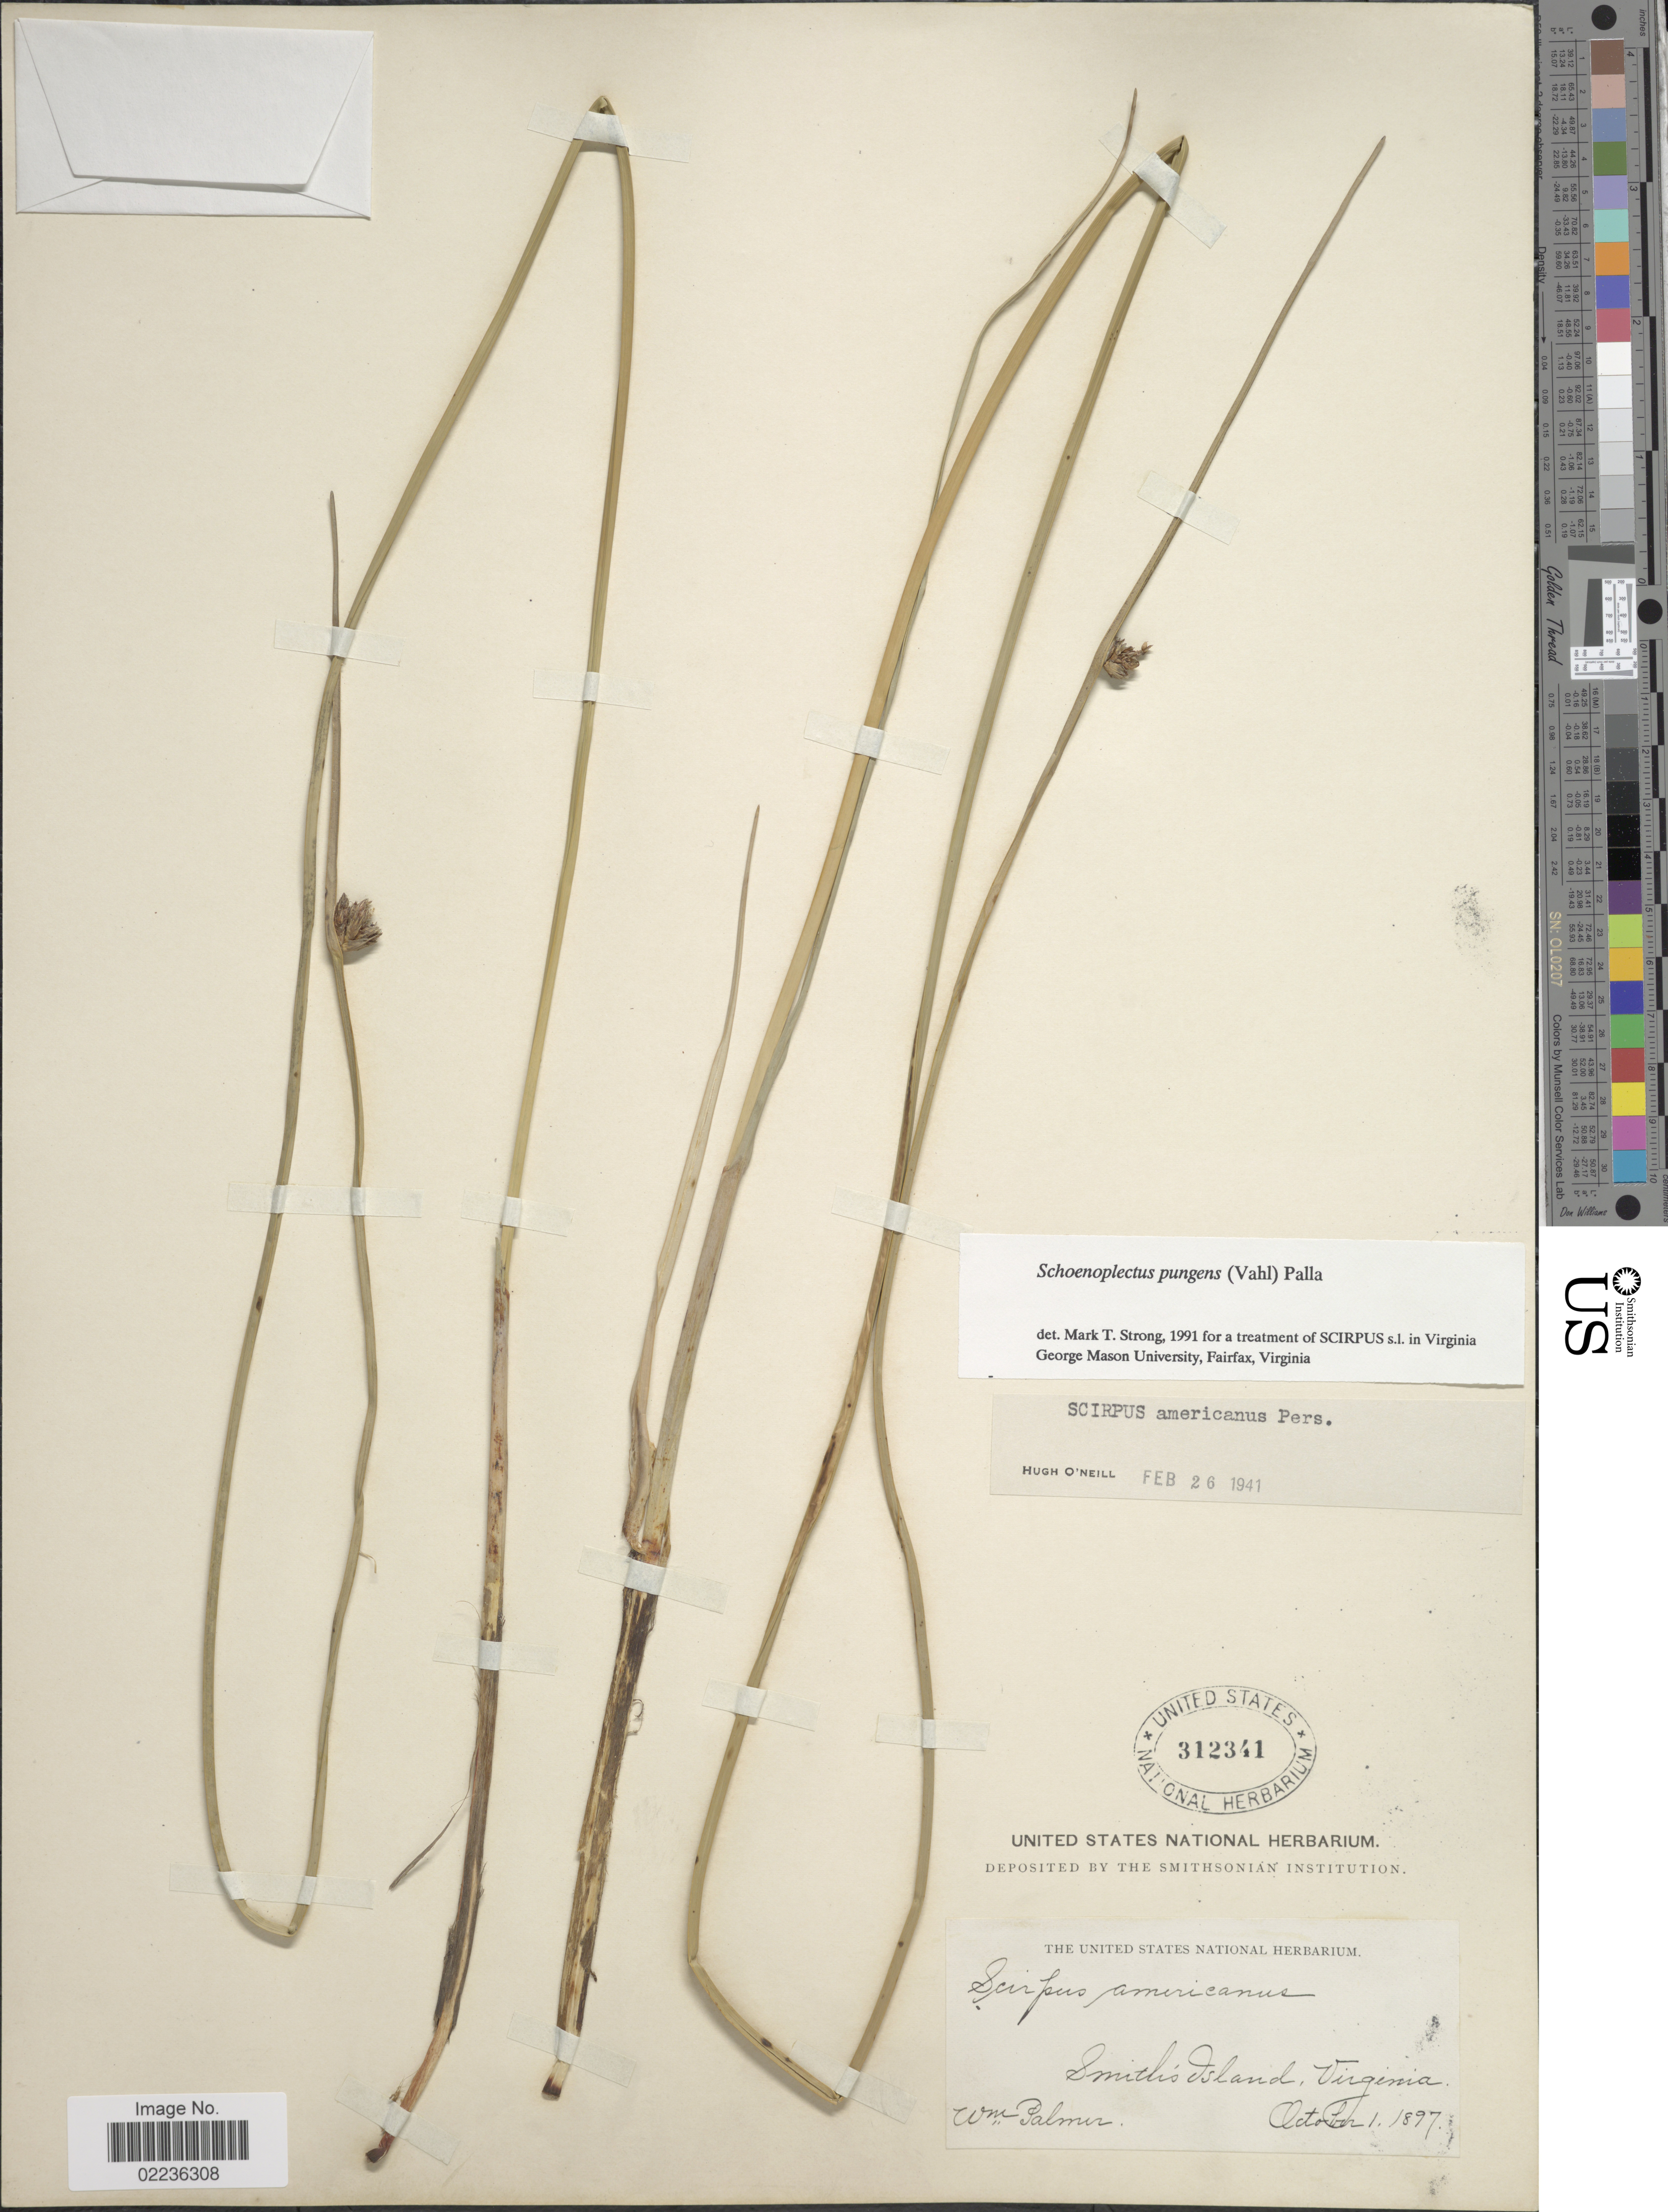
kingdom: Plantae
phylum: Tracheophyta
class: Liliopsida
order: Poales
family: Cyperaceae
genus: Schoenoplectus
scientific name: Schoenoplectus pungens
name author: (Vahl) Palla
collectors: W. Palmer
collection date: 1897-10-01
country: United States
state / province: Virginia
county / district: Northampton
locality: Smith's Island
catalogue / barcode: US 312341